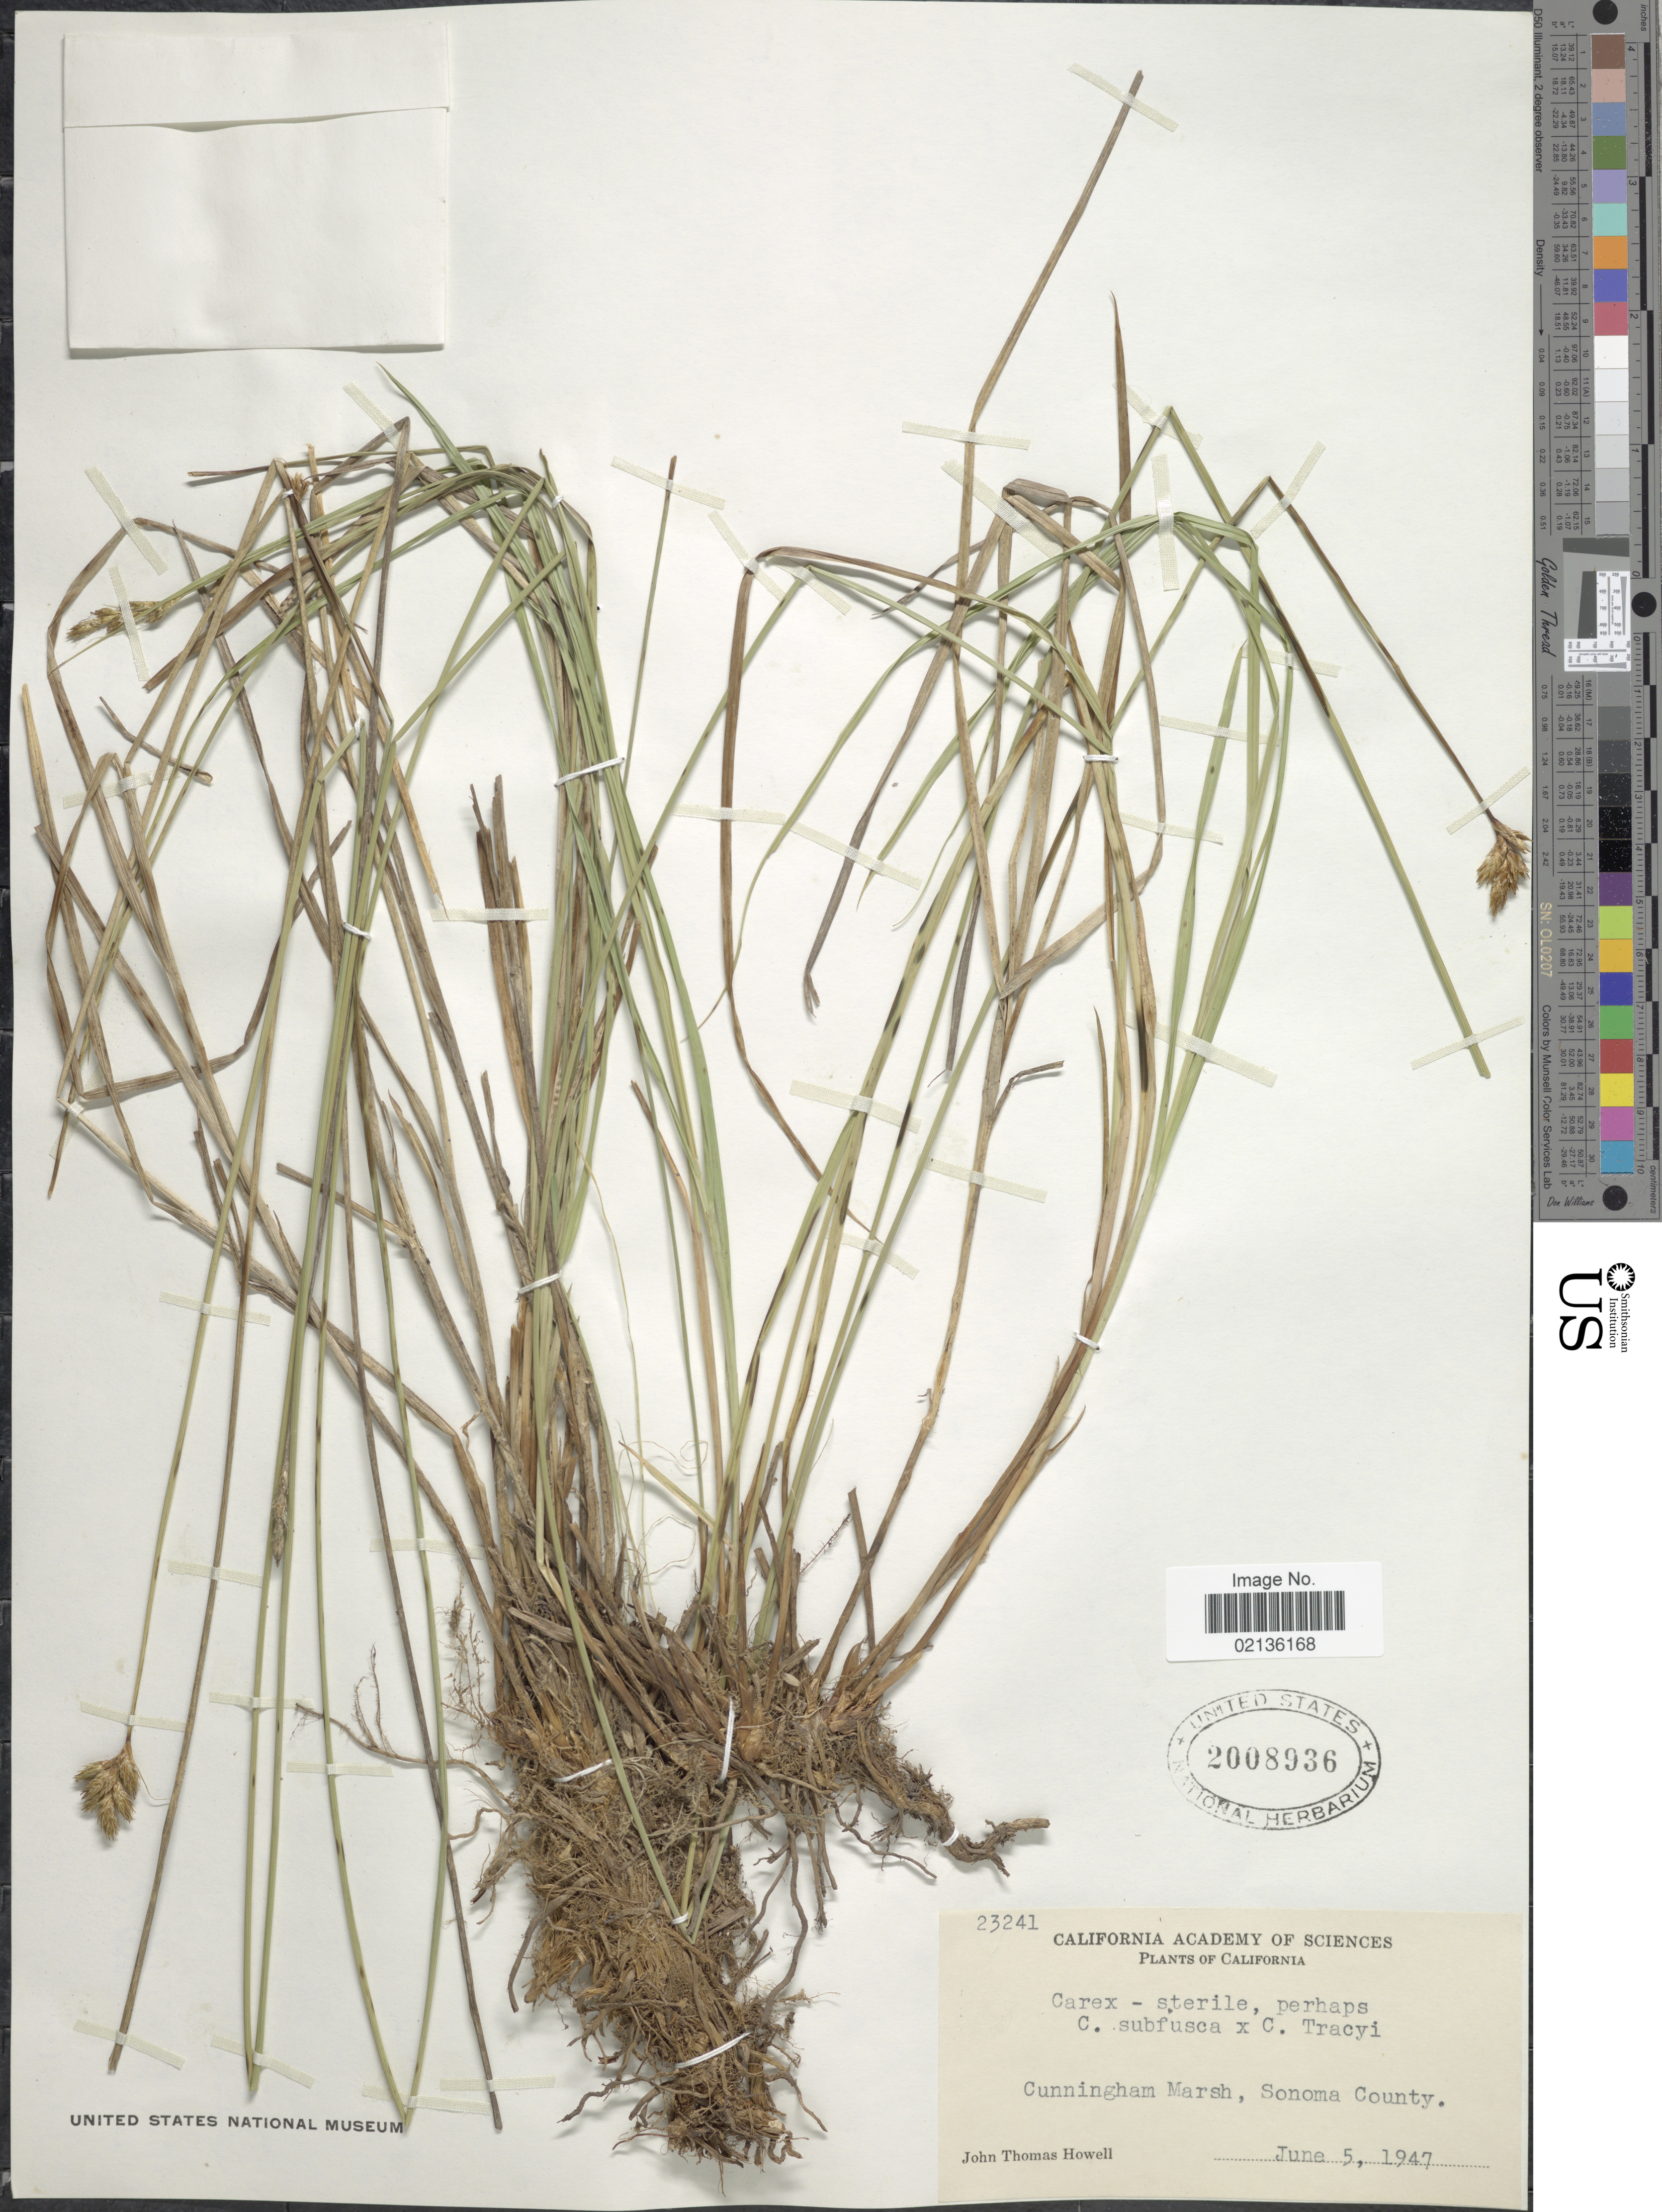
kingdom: Plantae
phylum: Tracheophyta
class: Liliopsida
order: Poales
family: Cyperaceae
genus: Carex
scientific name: Carex subfusca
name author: W. Boott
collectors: J. T. Howell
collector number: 23241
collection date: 1947-06-05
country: United States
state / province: California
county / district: Sonoma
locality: Cunningham Marsh, Sonoma County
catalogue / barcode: US 2008936